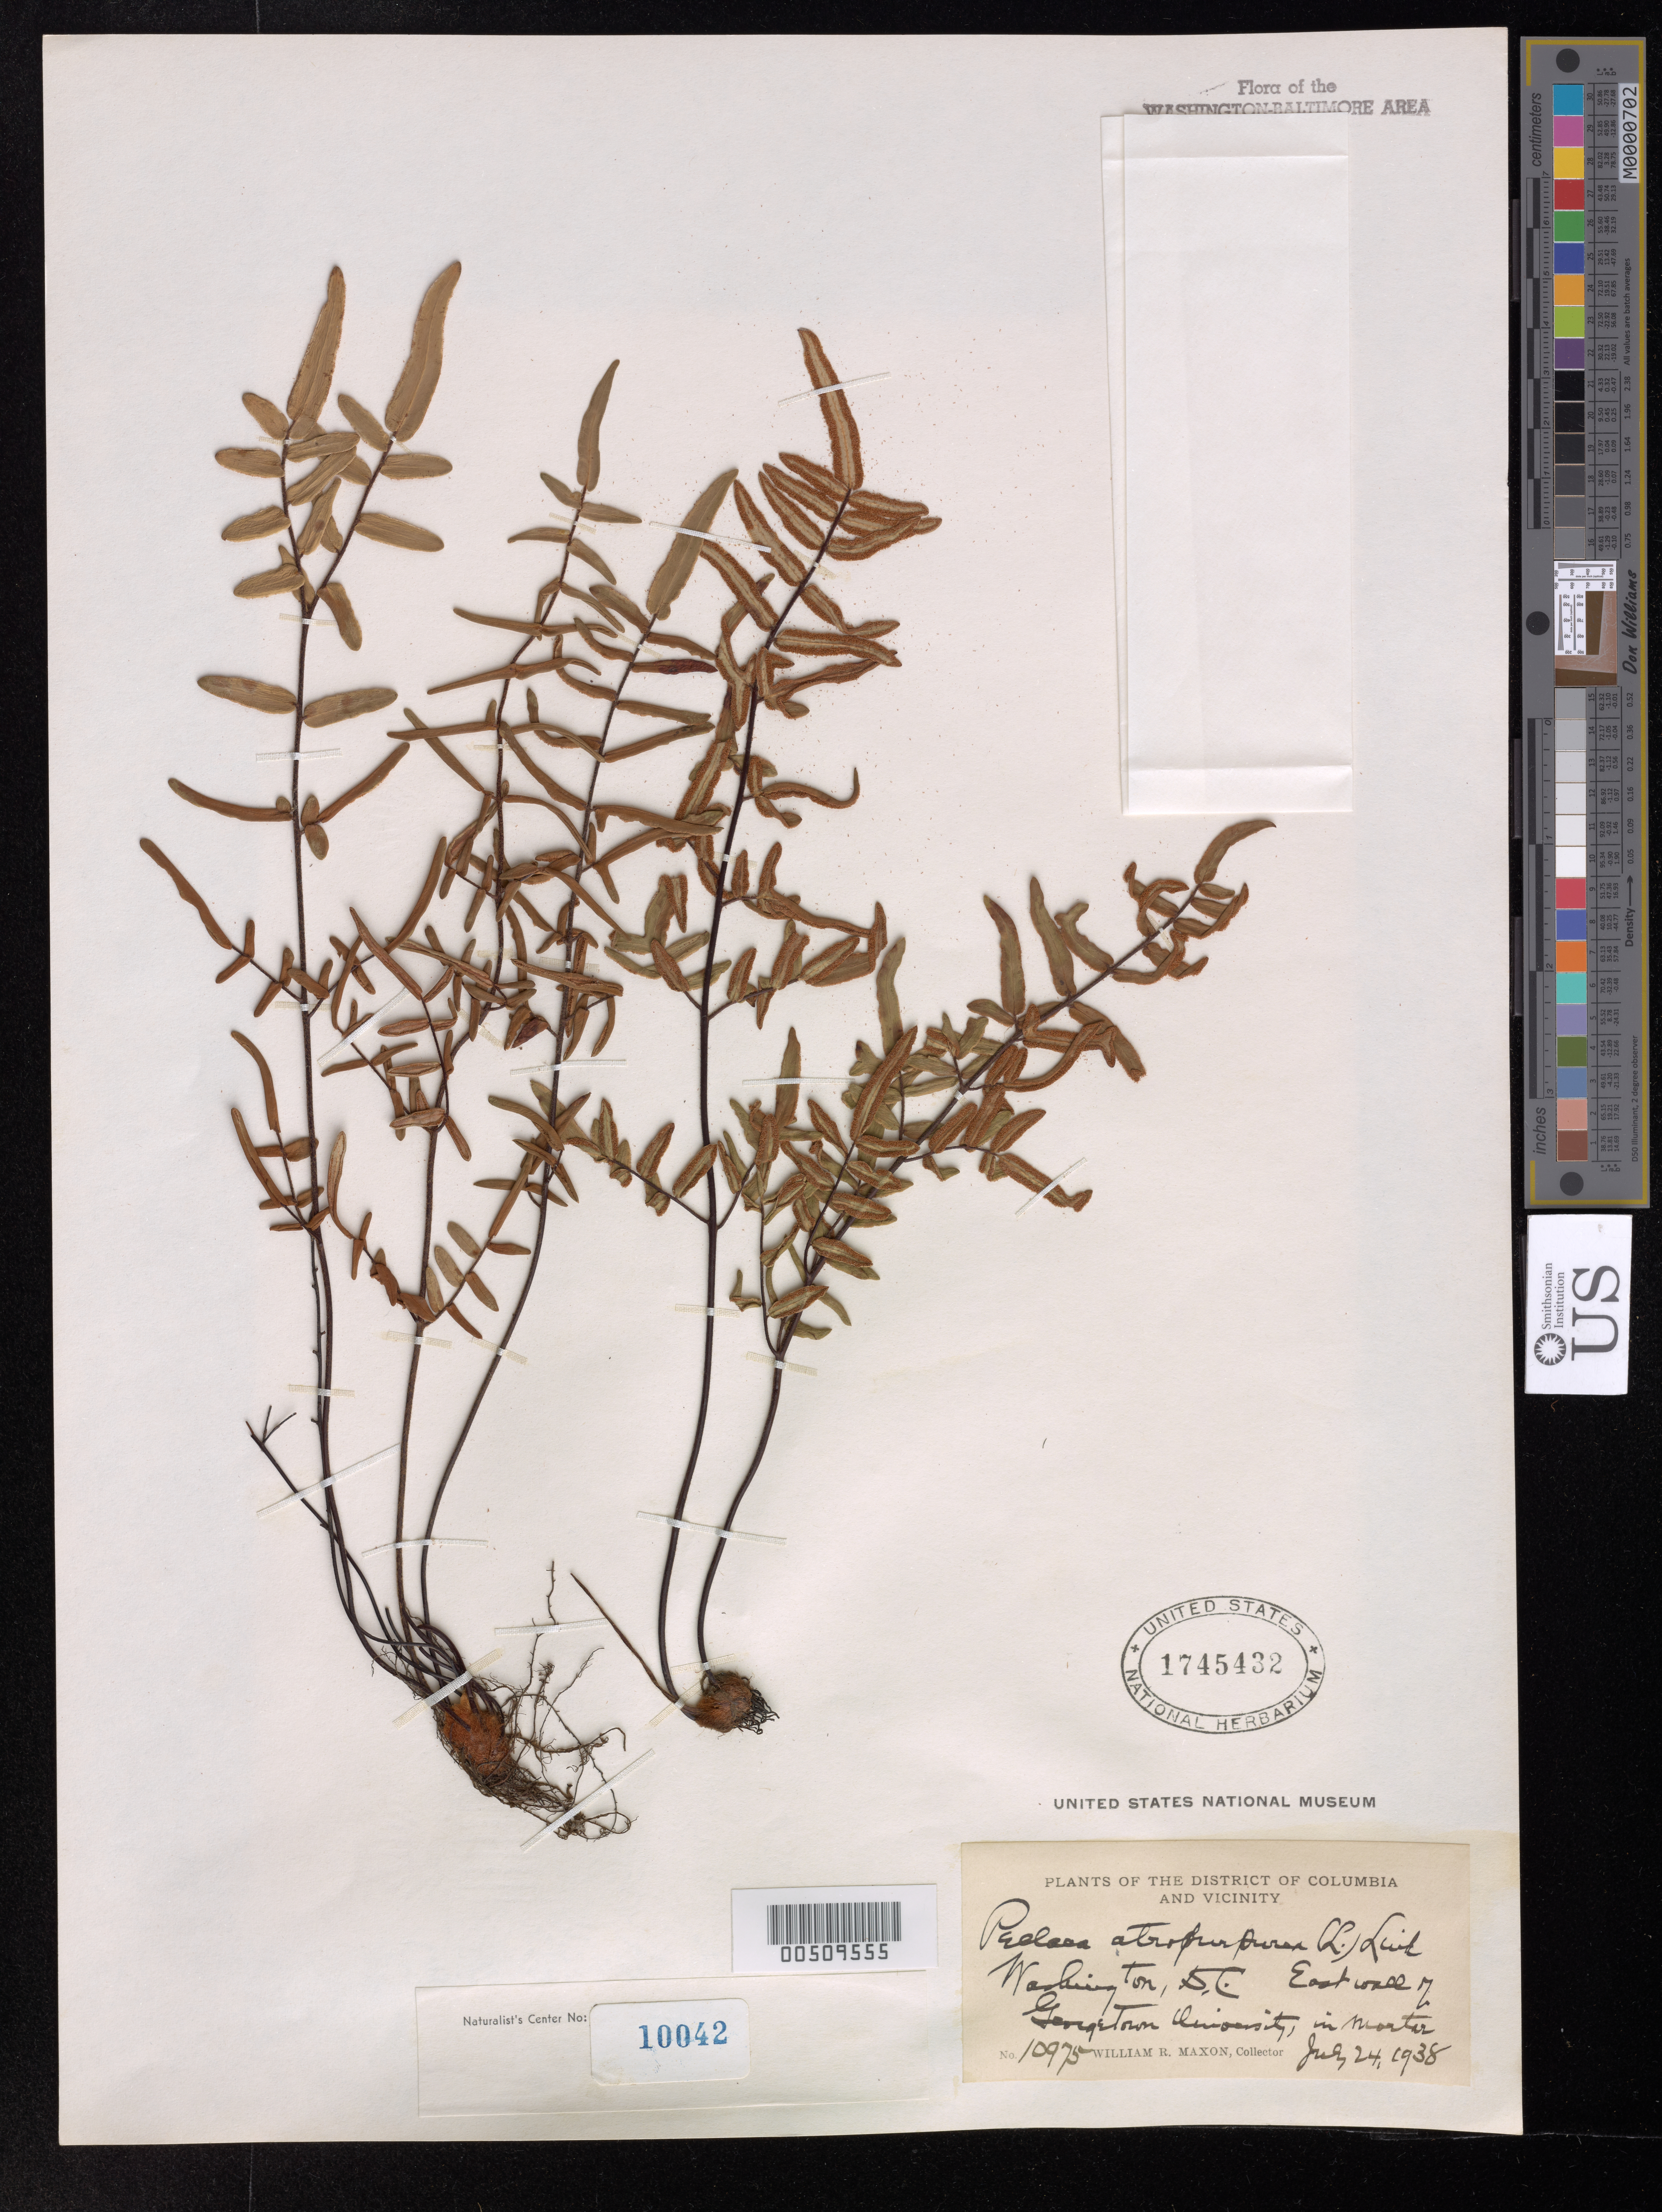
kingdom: Plantae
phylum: Tracheophyta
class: Polypodiopsida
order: Polypodiales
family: Pteridaceae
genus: Pellaea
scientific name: Pellaea atropurpurea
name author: (L.) Link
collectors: W. R. Maxon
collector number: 10975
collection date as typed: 24 Jul 1938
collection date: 1938-07-24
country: United States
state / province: District of Columbia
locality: Georgetown University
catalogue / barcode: US 1745432